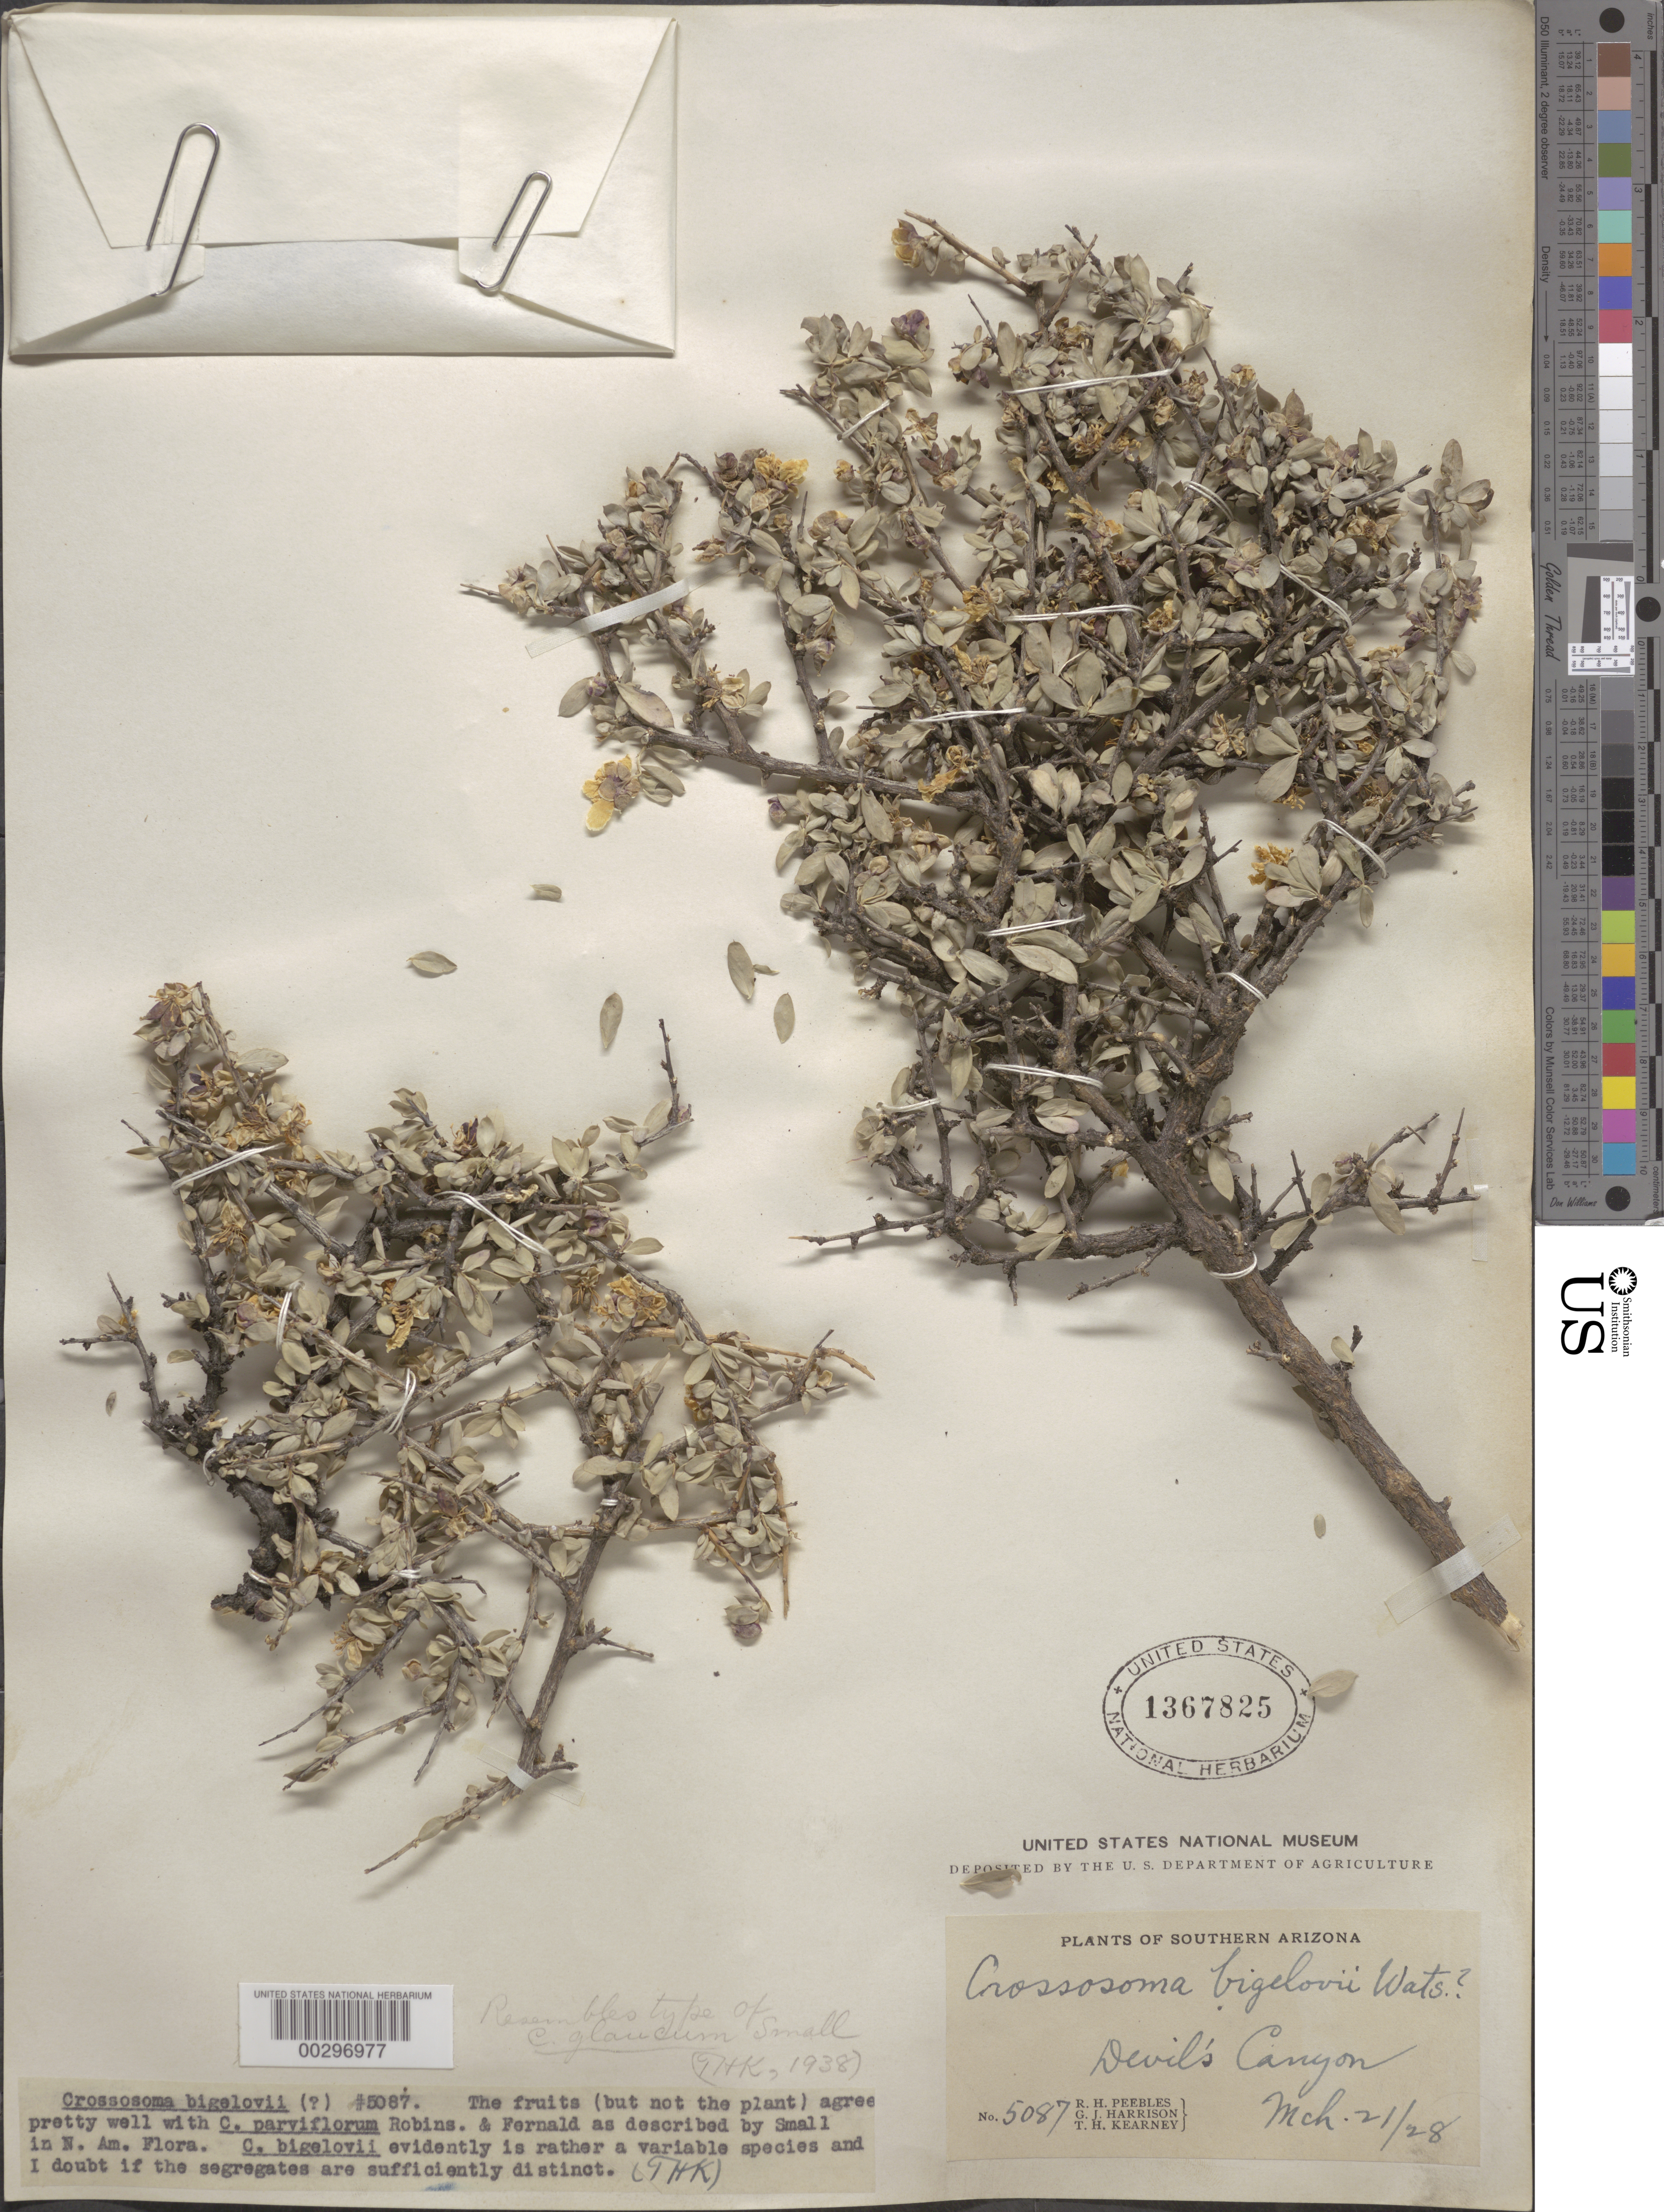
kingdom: Plantae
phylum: Tracheophyta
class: Magnoliopsida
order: Crossosomatales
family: Crossosomataceae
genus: Crossosoma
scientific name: Crossosoma bigelovii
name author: S. Watson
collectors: R. H. Peebles, G. J. Harrison & T. H. Kearney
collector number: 5087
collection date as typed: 21 Mar 1928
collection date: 1928-03-21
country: United States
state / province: Arizona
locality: Devil's canyon, s arizona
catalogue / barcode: US 1367825